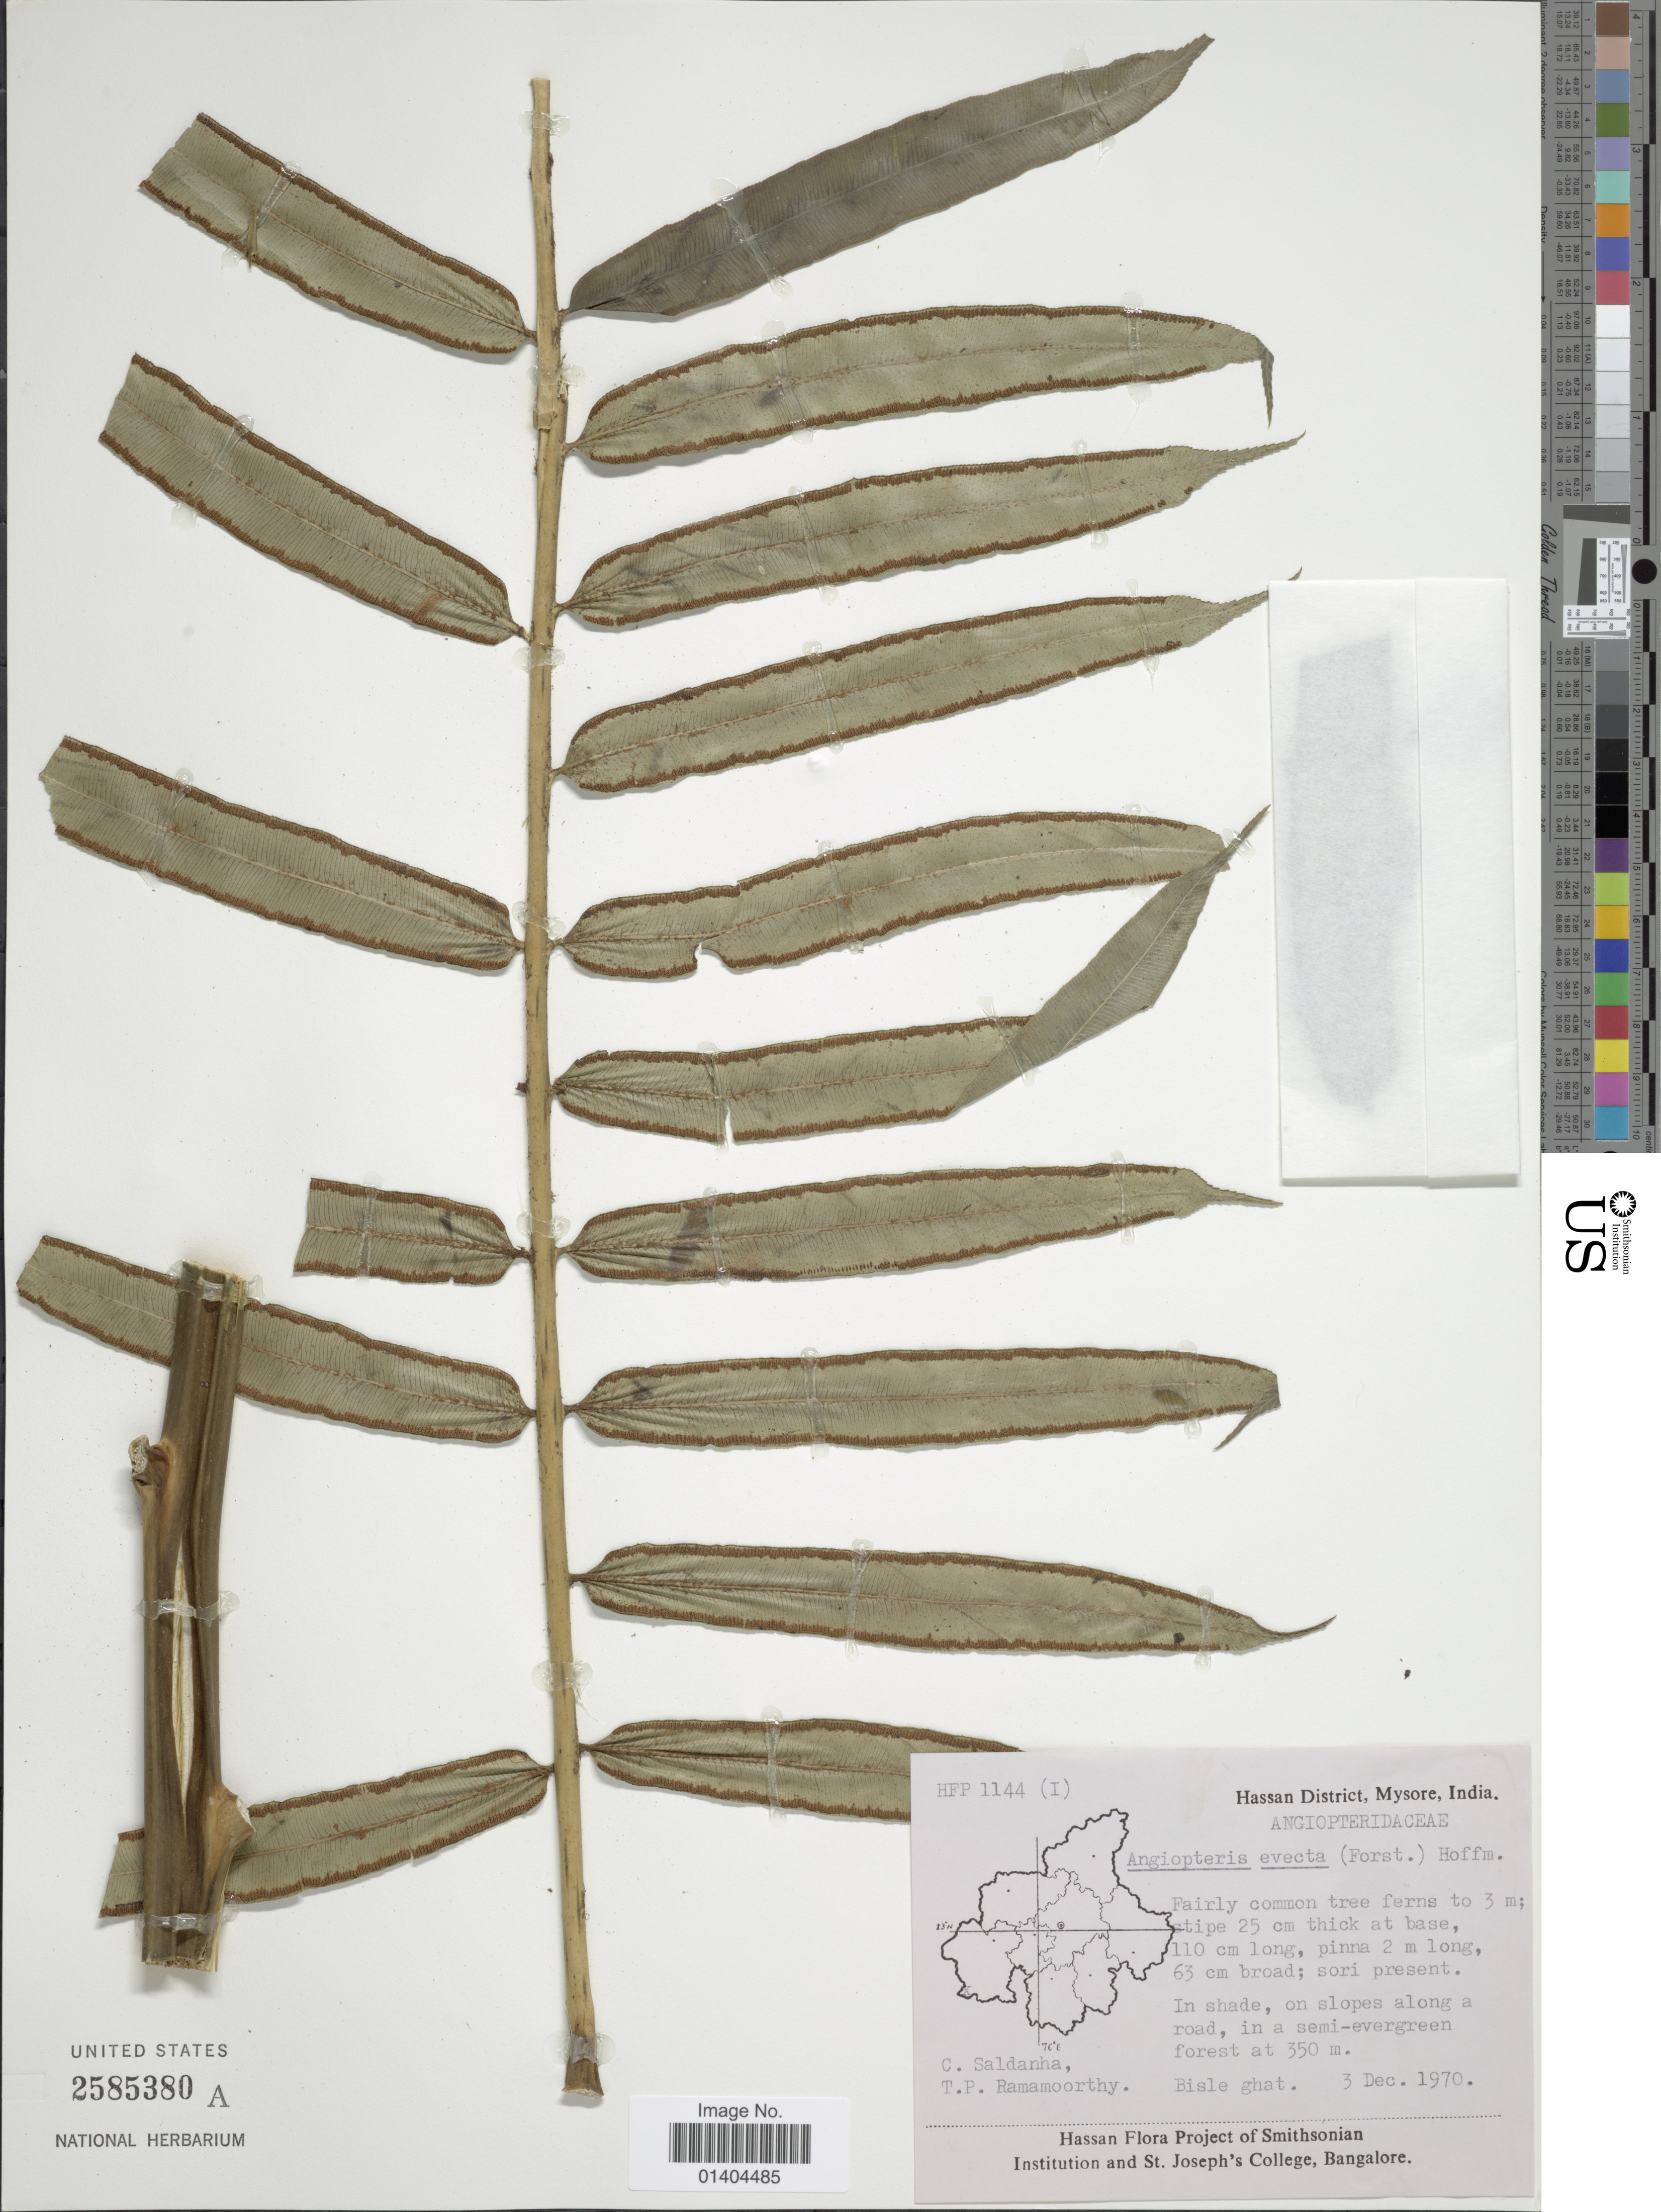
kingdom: Plantae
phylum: Tracheophyta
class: Polypodiopsida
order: Marattiales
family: Marattiaceae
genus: Angiopteris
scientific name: Angiopteris evecta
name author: (G. Forst.) Hoffm.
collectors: C. Saldanha & T. P. Ramamoorthy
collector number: HFP1144(I)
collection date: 1970-12-03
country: India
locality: Hassan District, Mysore.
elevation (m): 350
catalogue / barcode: US 2585380A